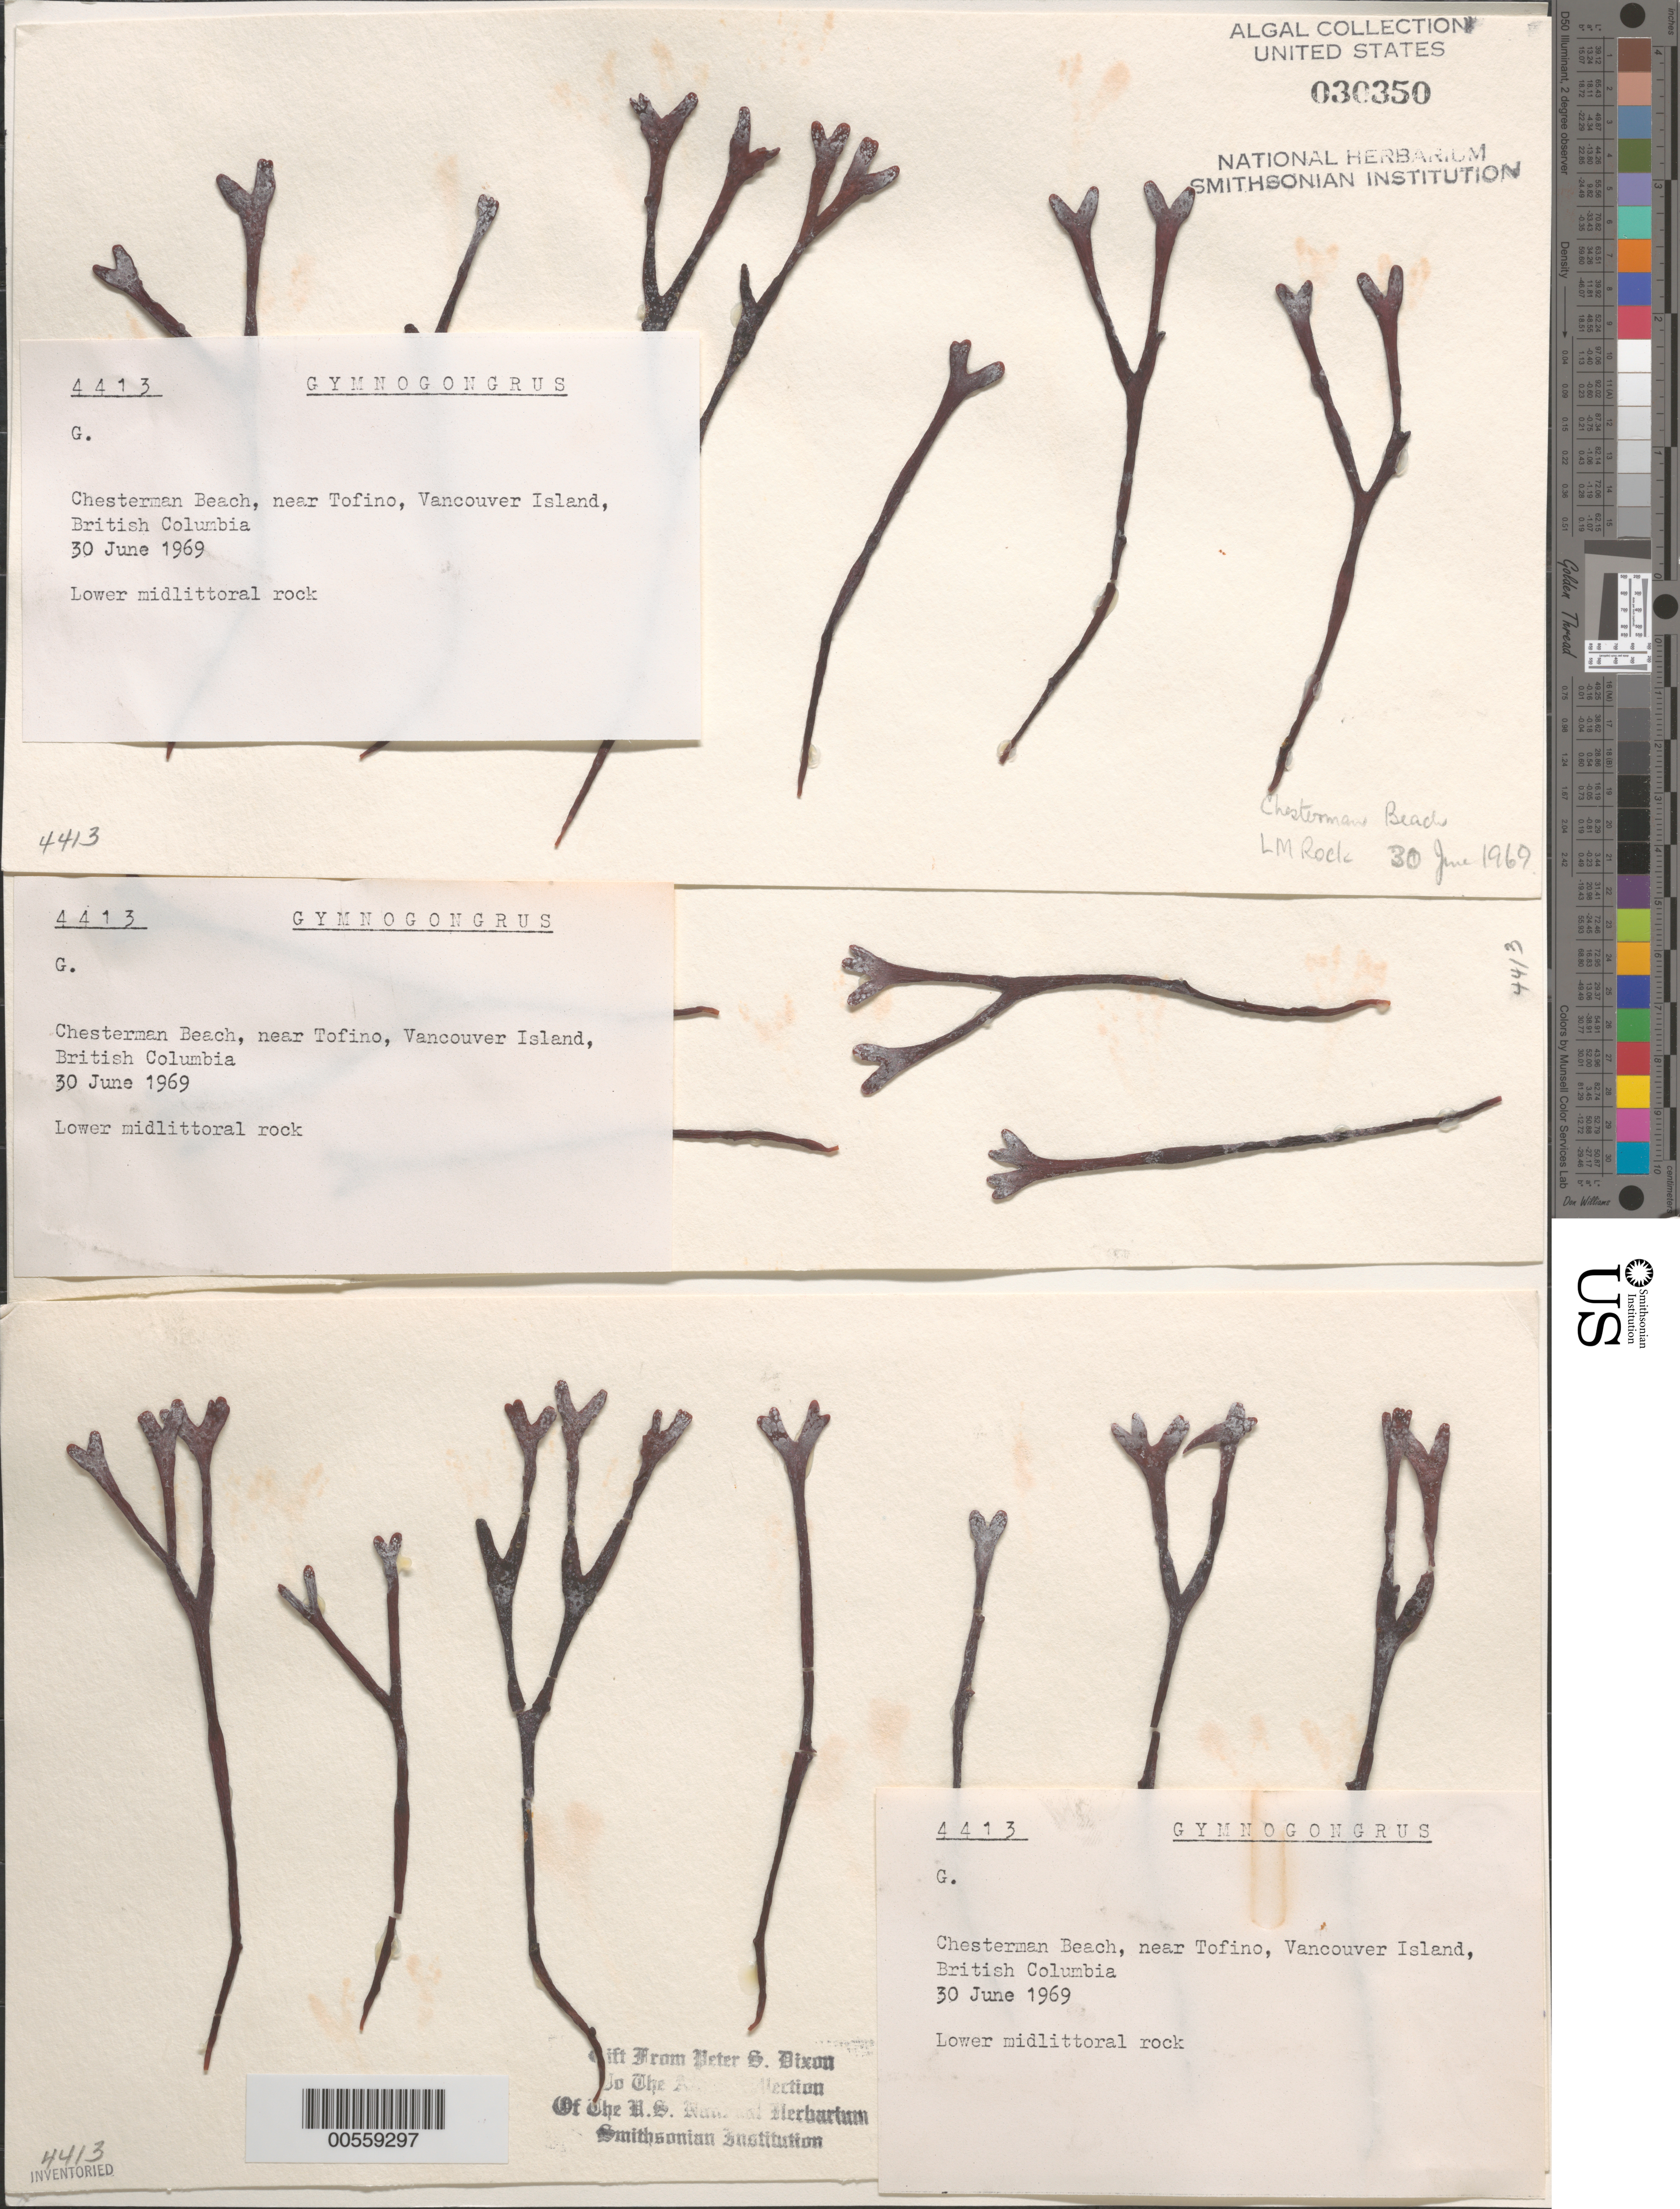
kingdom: Plantae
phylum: Rhodophyta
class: Florideophyceae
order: Gigartinales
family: Phyllophoraceae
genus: Gymnogongrus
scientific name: Gymnogongrus sp.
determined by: Dixon, P. S.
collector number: PSD 4413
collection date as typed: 30 Jun 1969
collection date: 1969-06-30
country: Canada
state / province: British Columbia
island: Vancouver Island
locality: Chesterman Beach, near Tofino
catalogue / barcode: US 30350